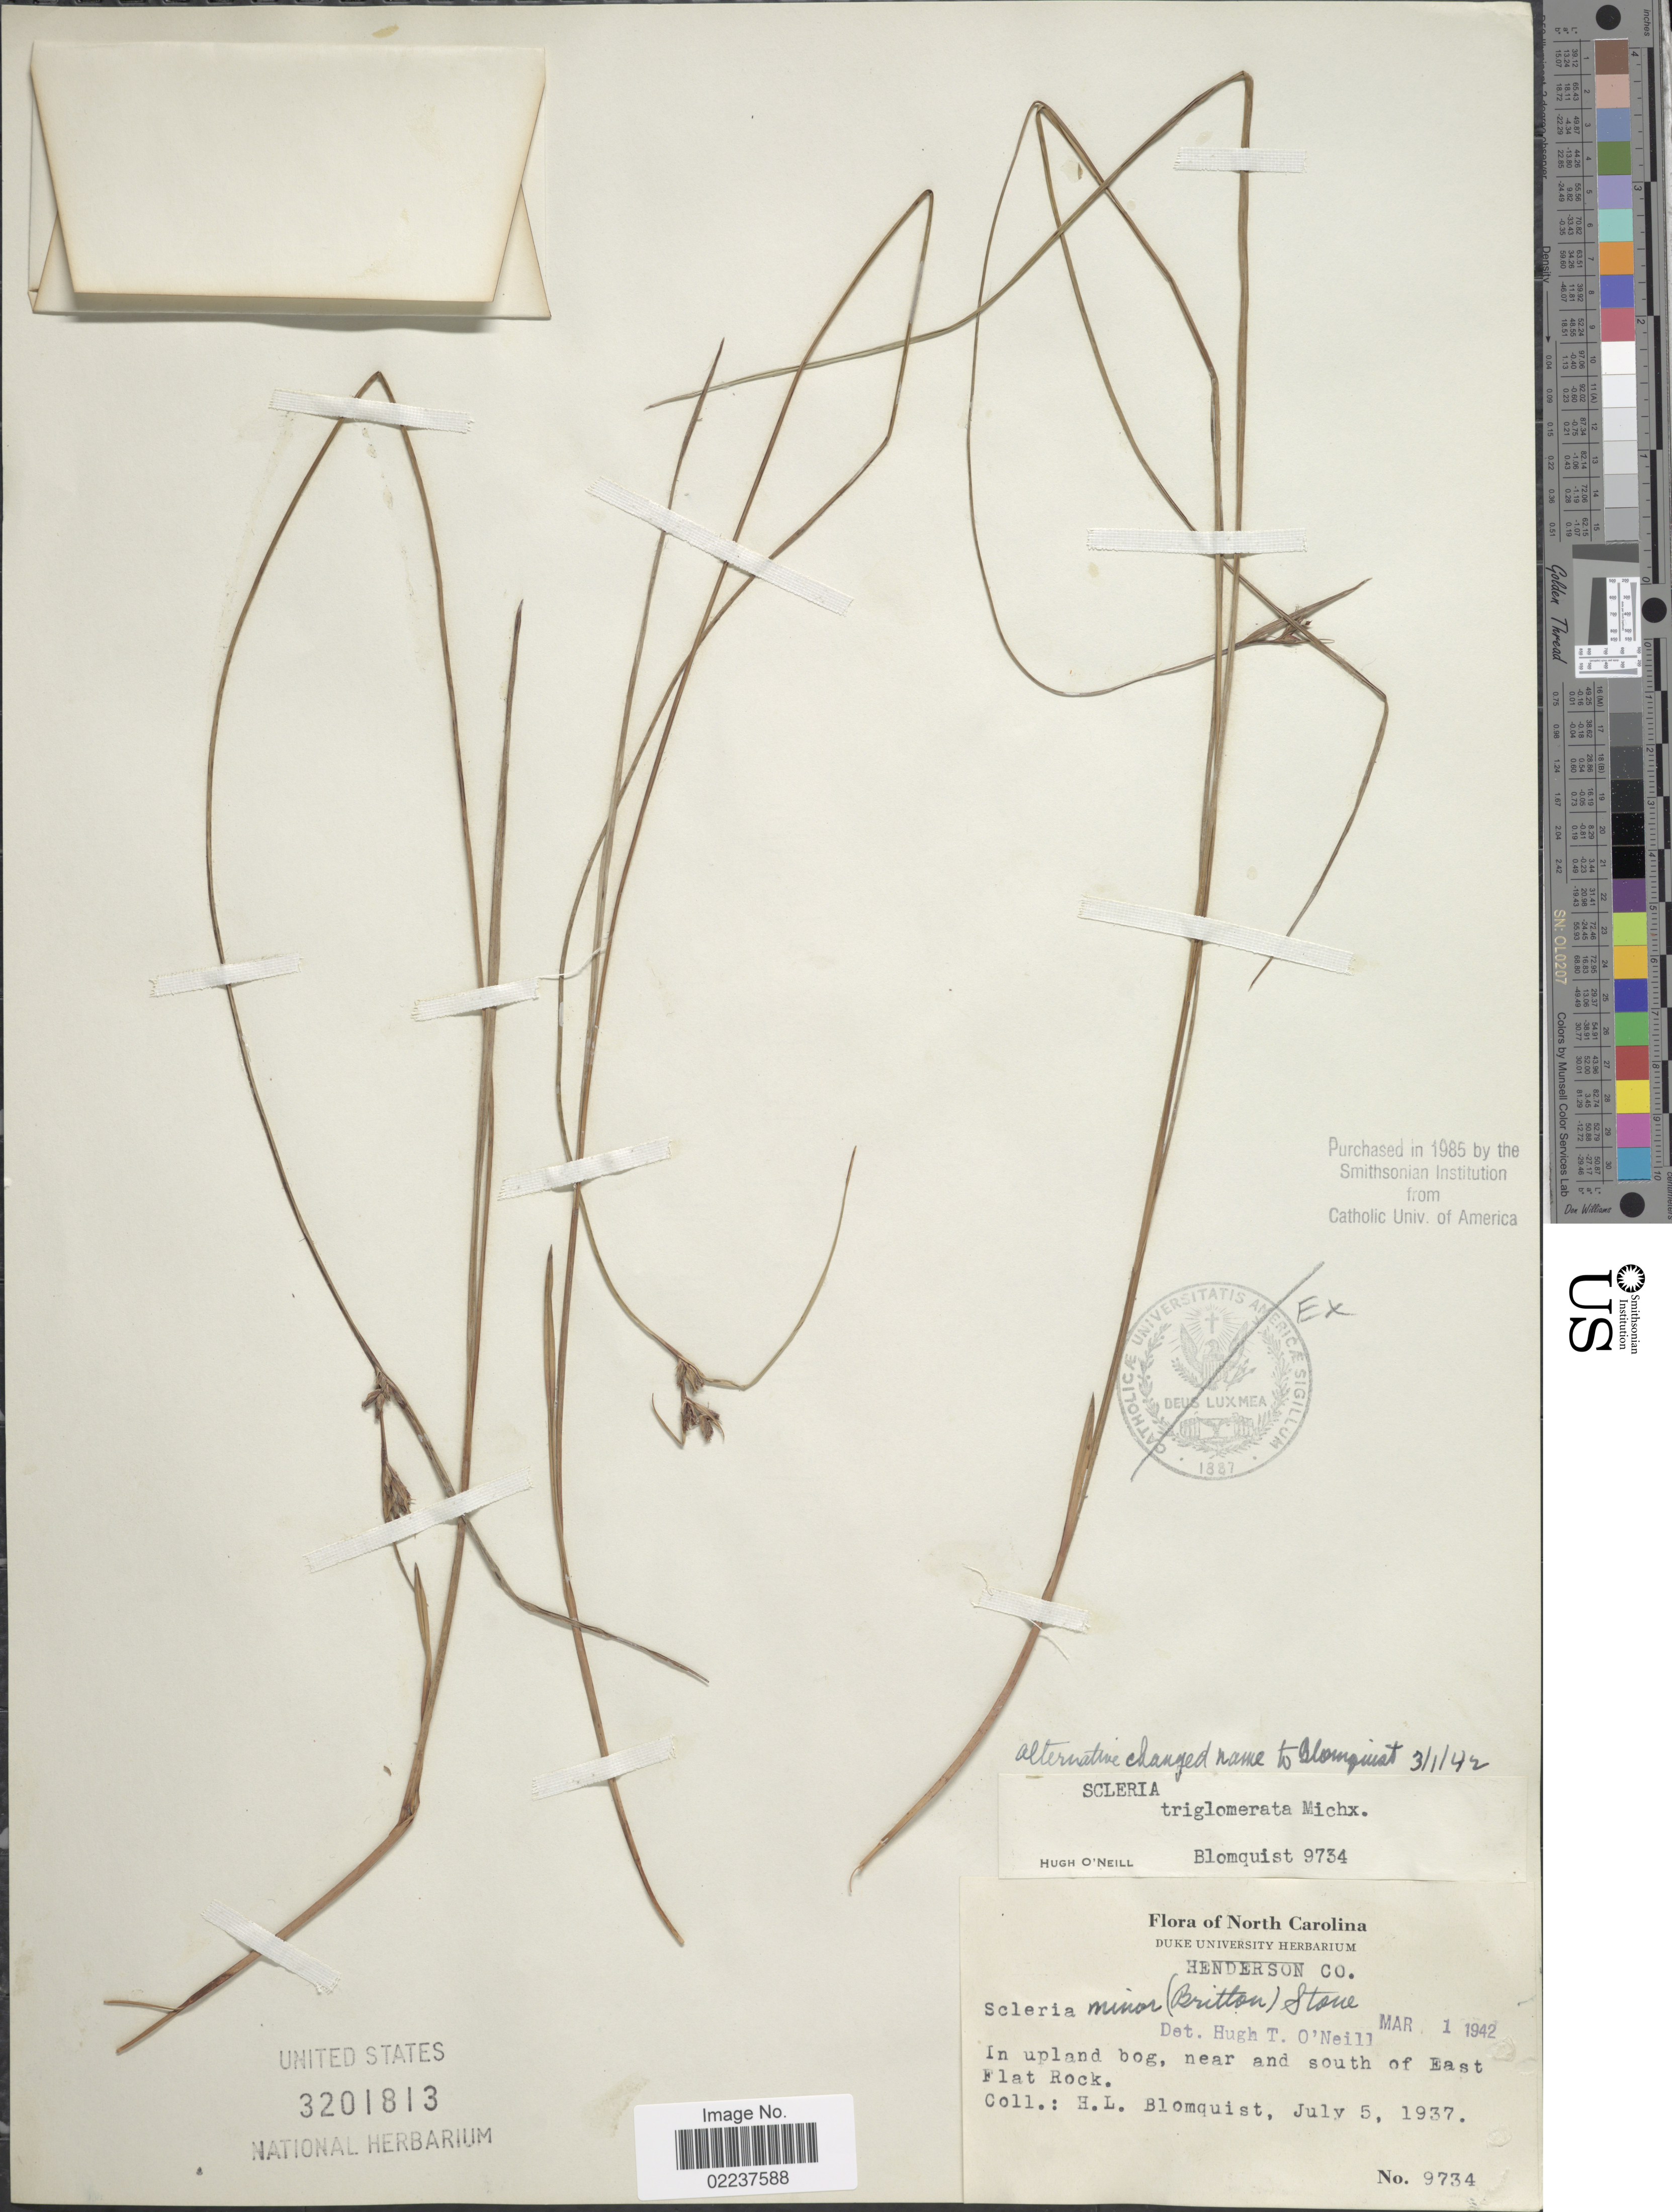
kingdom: Plantae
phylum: Tracheophyta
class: Liliopsida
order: Poales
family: Cyperaceae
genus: Scleria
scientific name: Scleria triglomerata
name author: Michx.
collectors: H. Blomquist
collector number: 9734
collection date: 1937-07-05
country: United States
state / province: North Carolina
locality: Henderson Co., In upland bog, near and south of East Flat Rock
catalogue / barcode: US 3201813